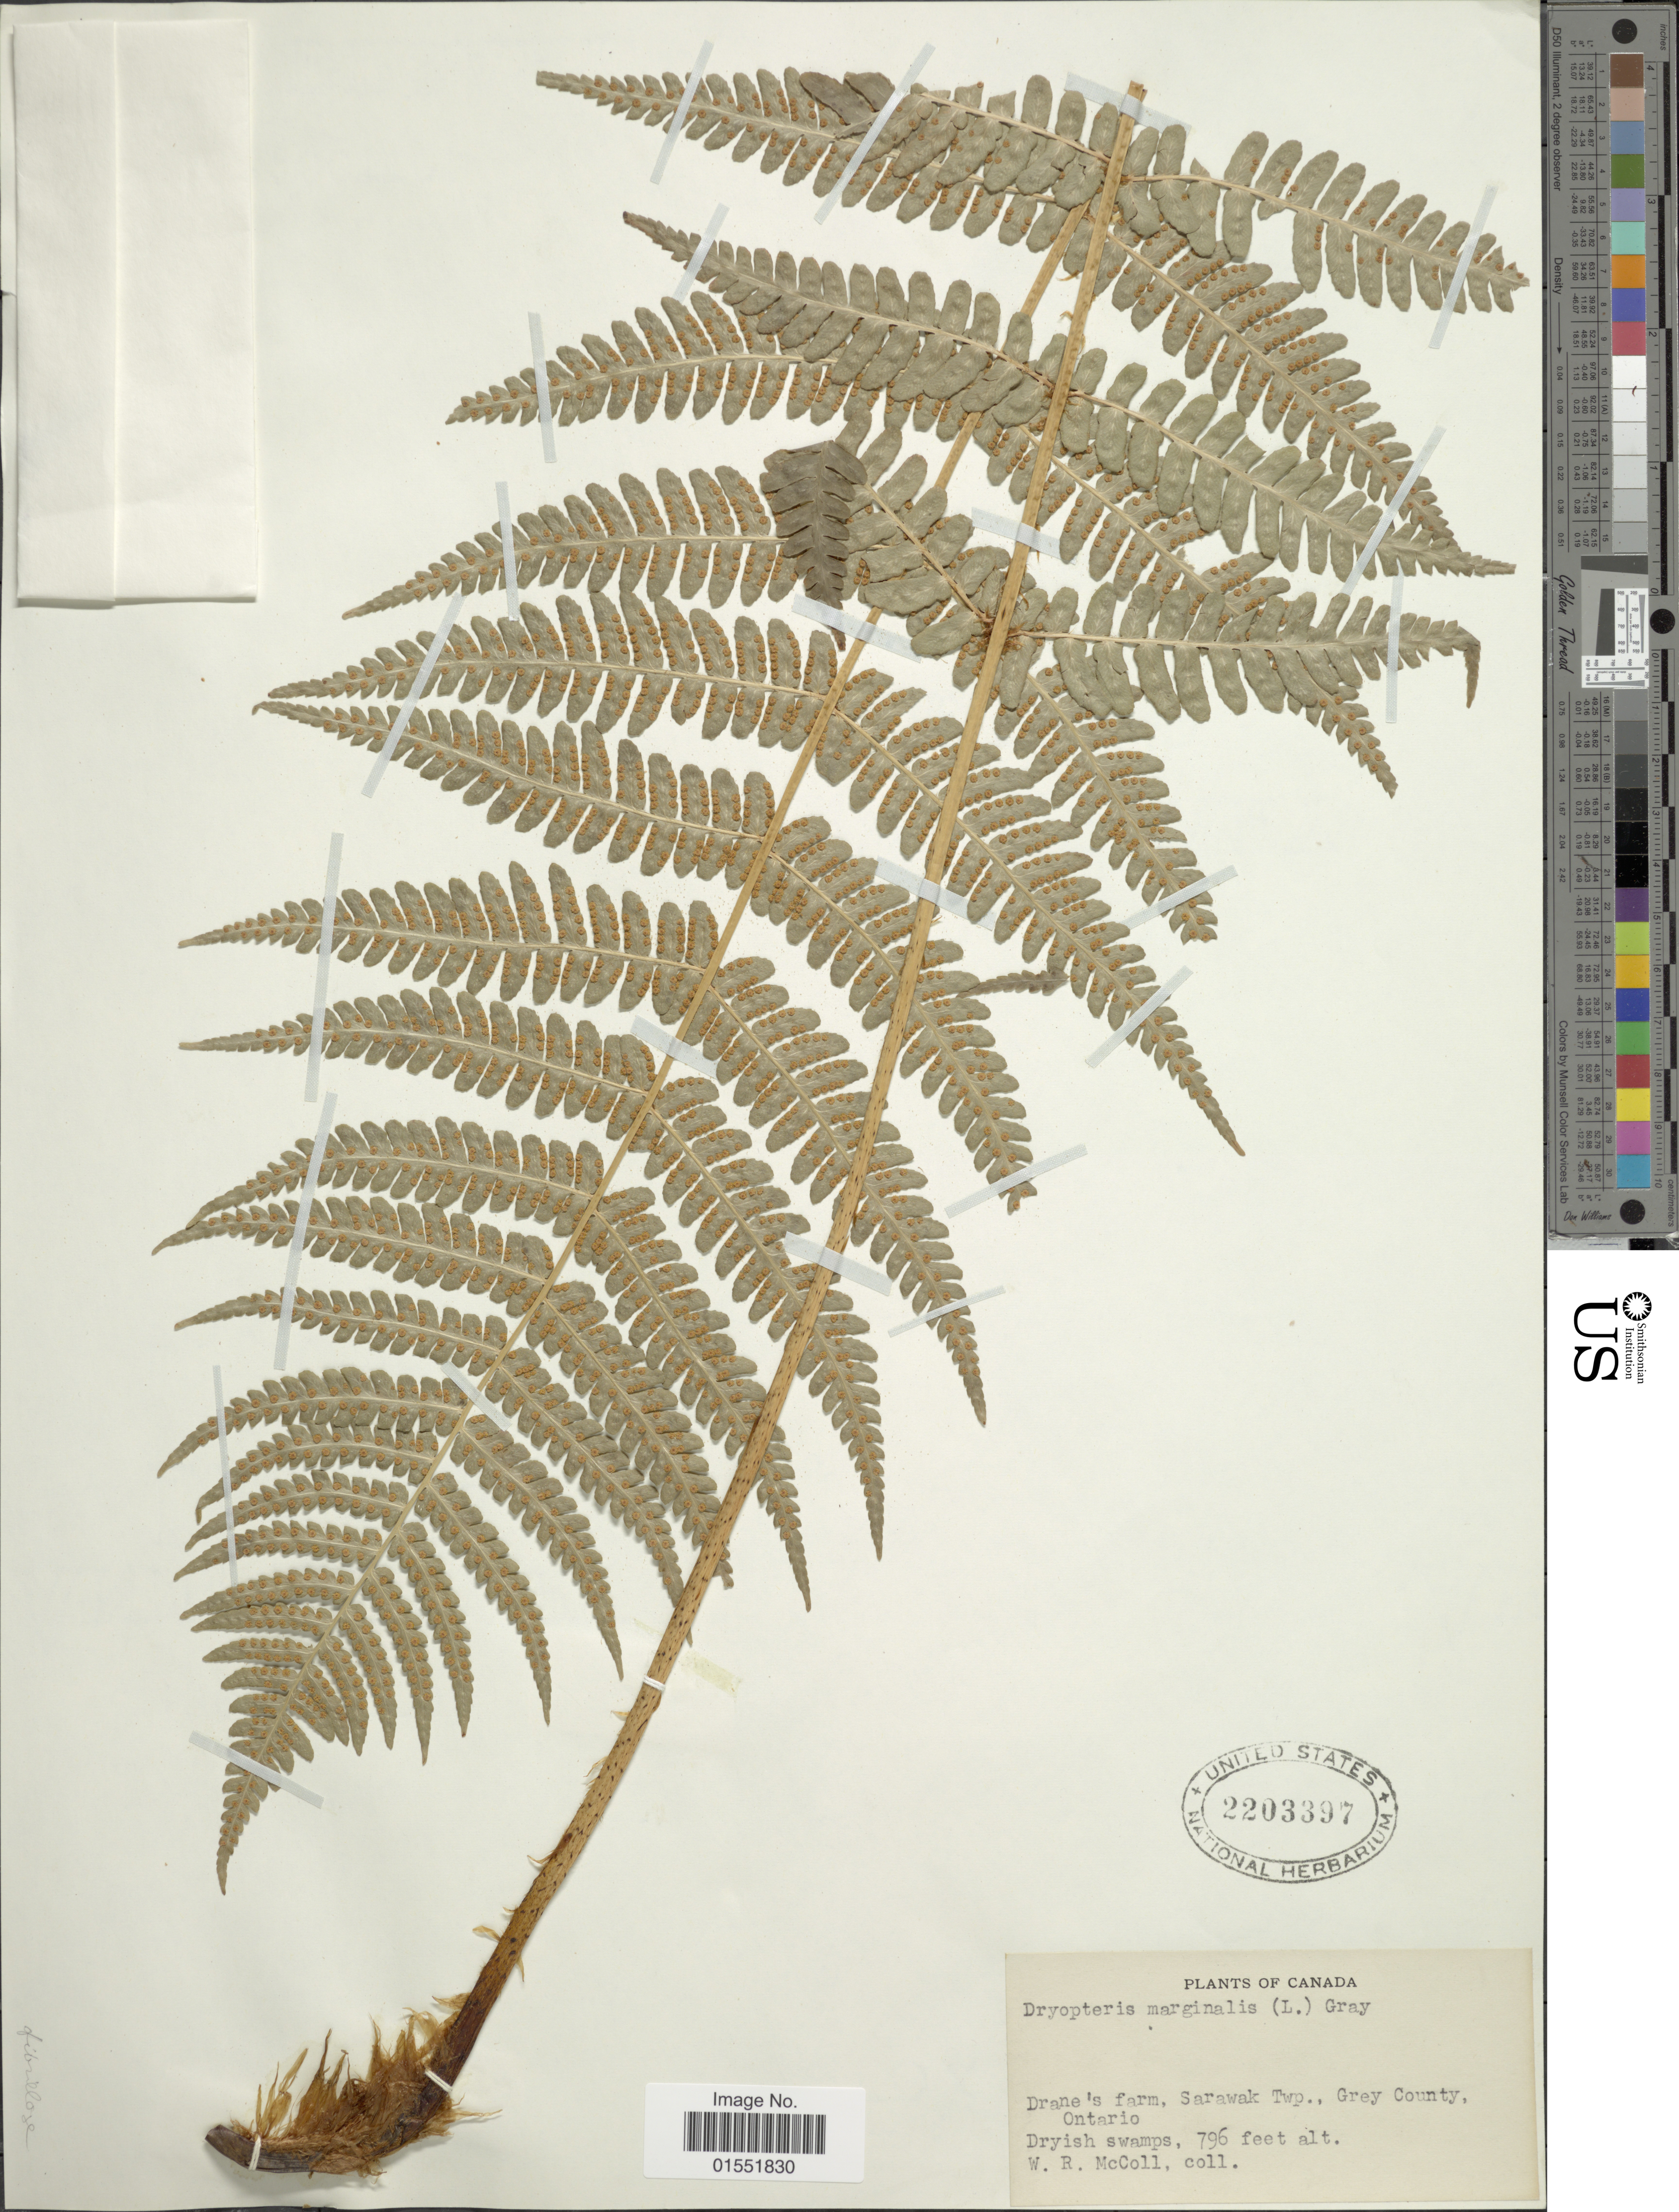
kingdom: Plantae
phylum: Tracheophyta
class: Polypodiopsida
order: Polypodiales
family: Dryopteridaceae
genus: Dryopteris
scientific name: Dryopteris marginalis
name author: (L.) A. Gray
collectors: W. McColl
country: Canada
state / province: Ontario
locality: Drane's farm, Sarawak Twp., Grey County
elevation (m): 243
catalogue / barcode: US 2203397